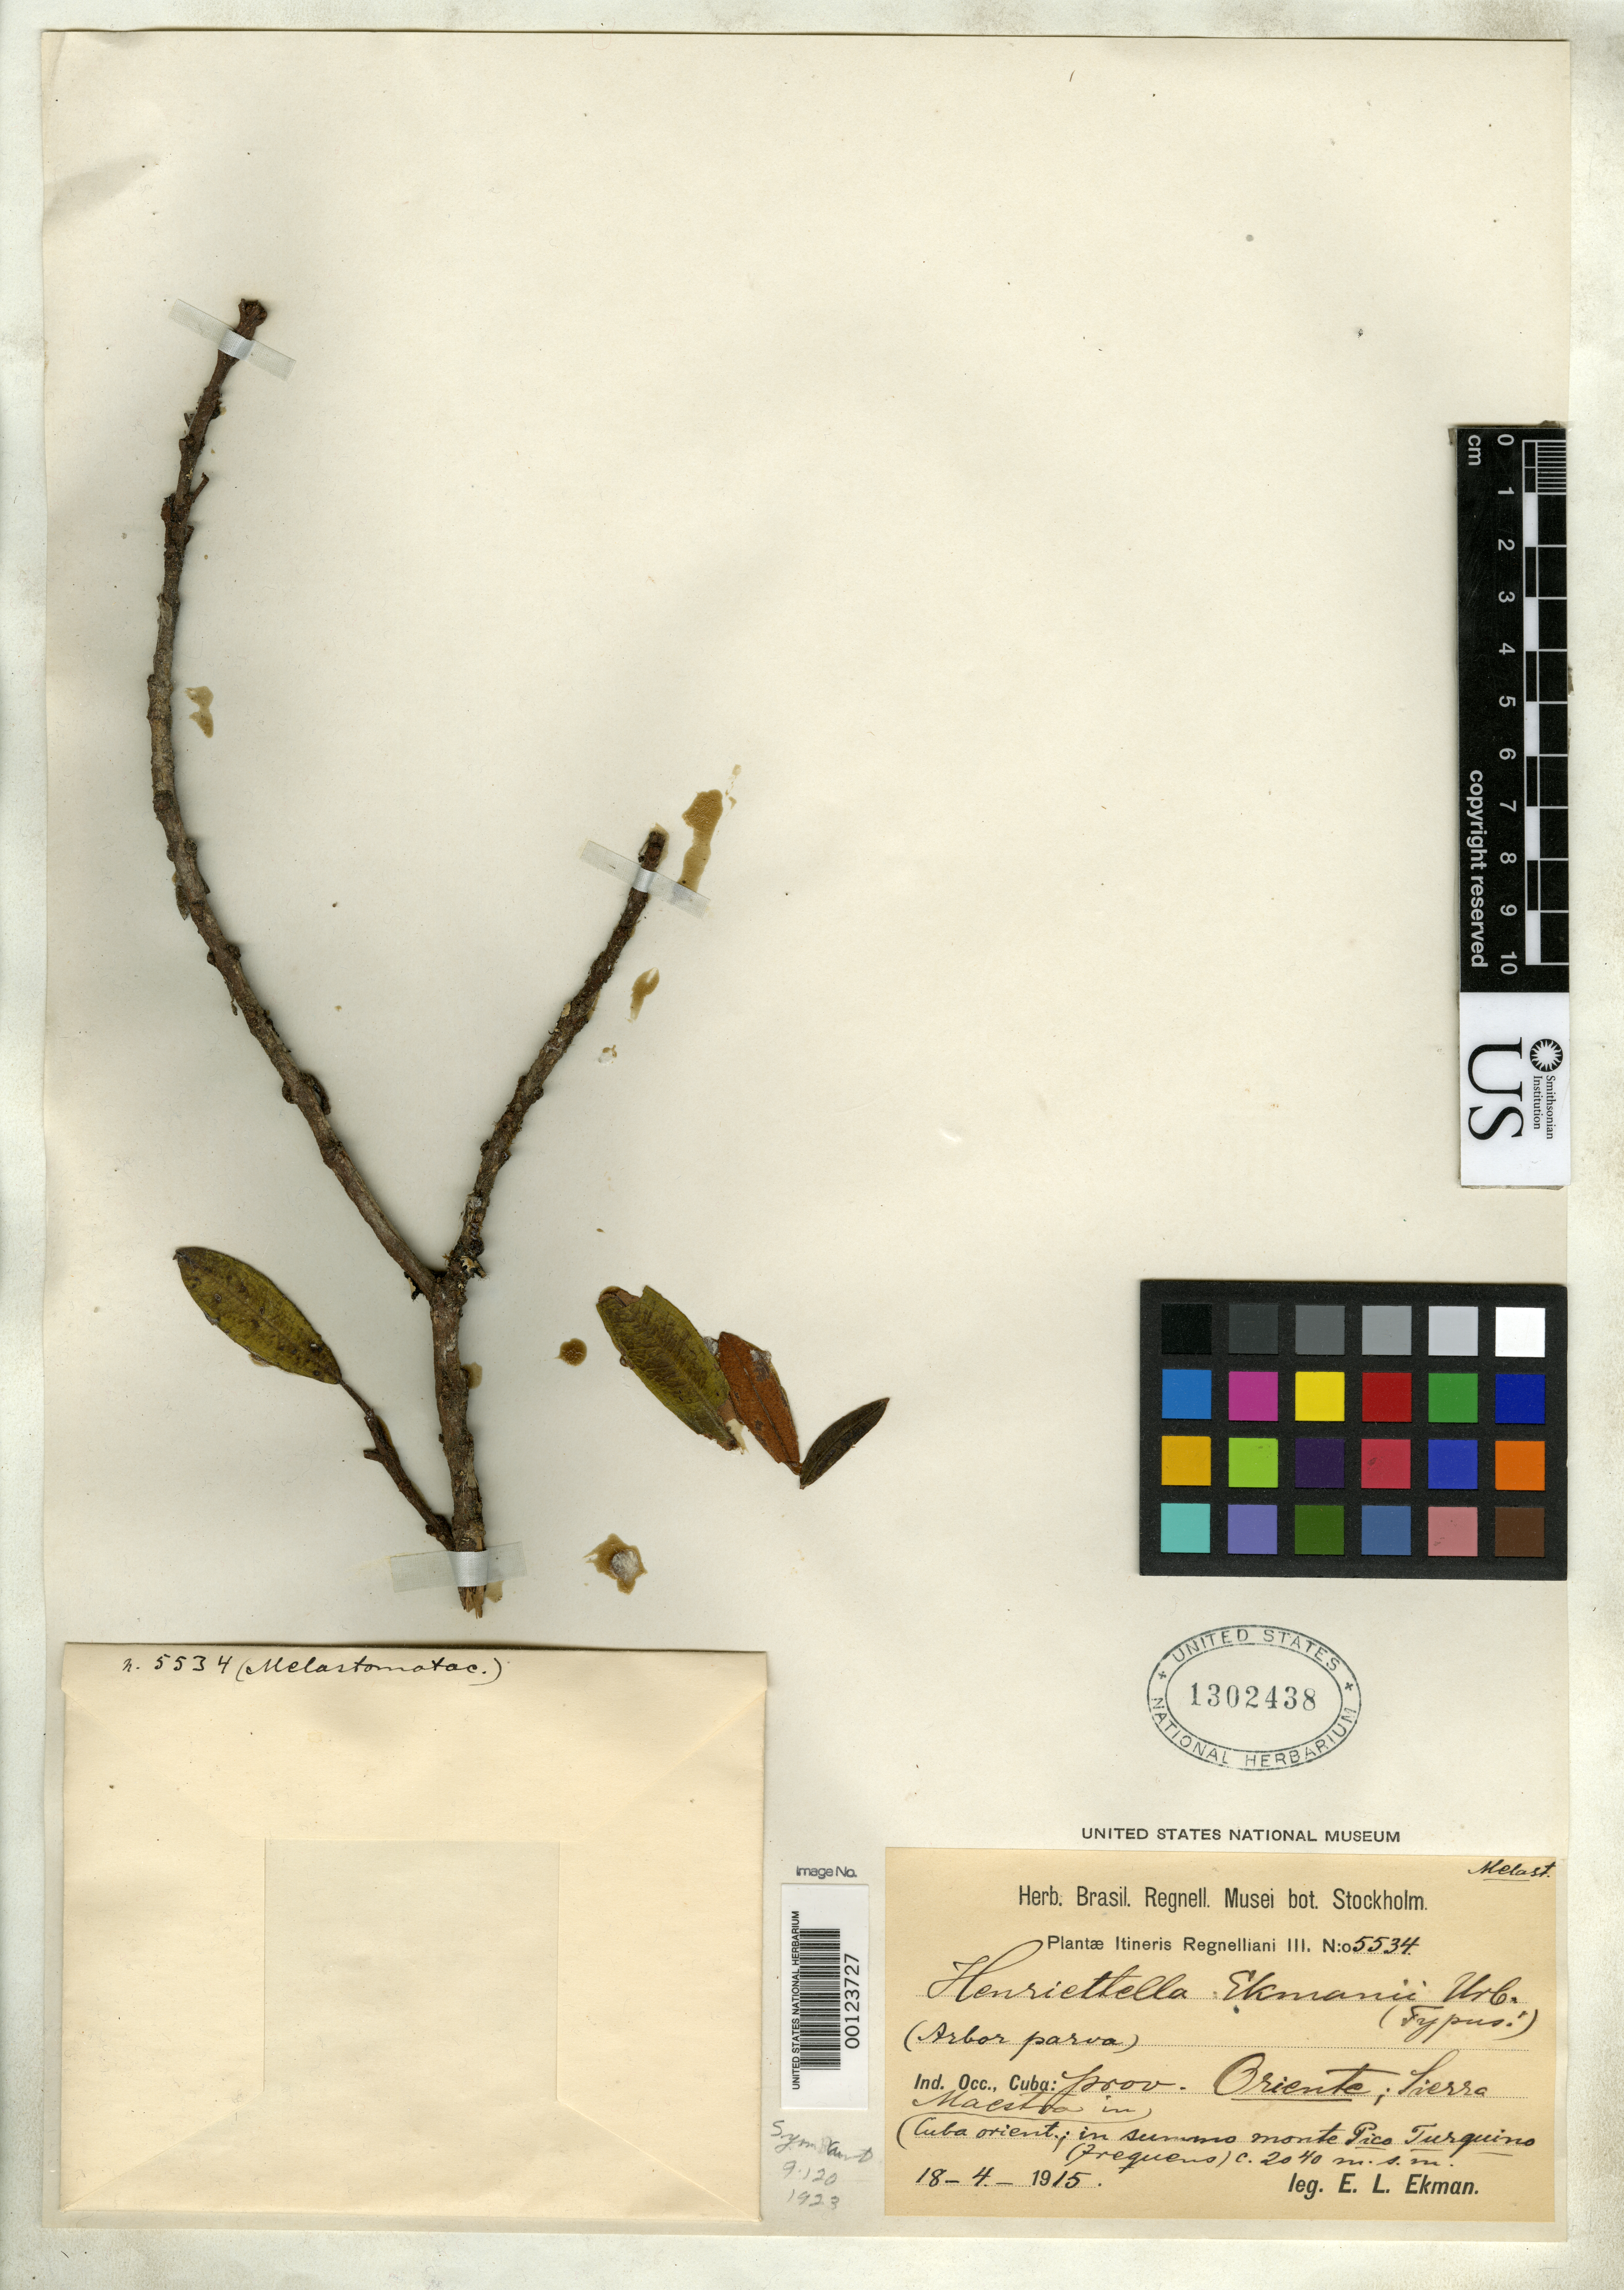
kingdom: Plantae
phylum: Tracheophyta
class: Magnoliopsida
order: Myrtales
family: Melastomataceae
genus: Henriettella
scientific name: Henriettella ekmanii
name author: Urb.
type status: Isotype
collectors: E. L. Ekman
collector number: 5534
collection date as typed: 18 Apr 1915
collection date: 1915-04-18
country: Cuba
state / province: Oriente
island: Greater Antilles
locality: Sierra Maestra in Cacumine Pico Turquino.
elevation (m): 2040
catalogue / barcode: US 1302438